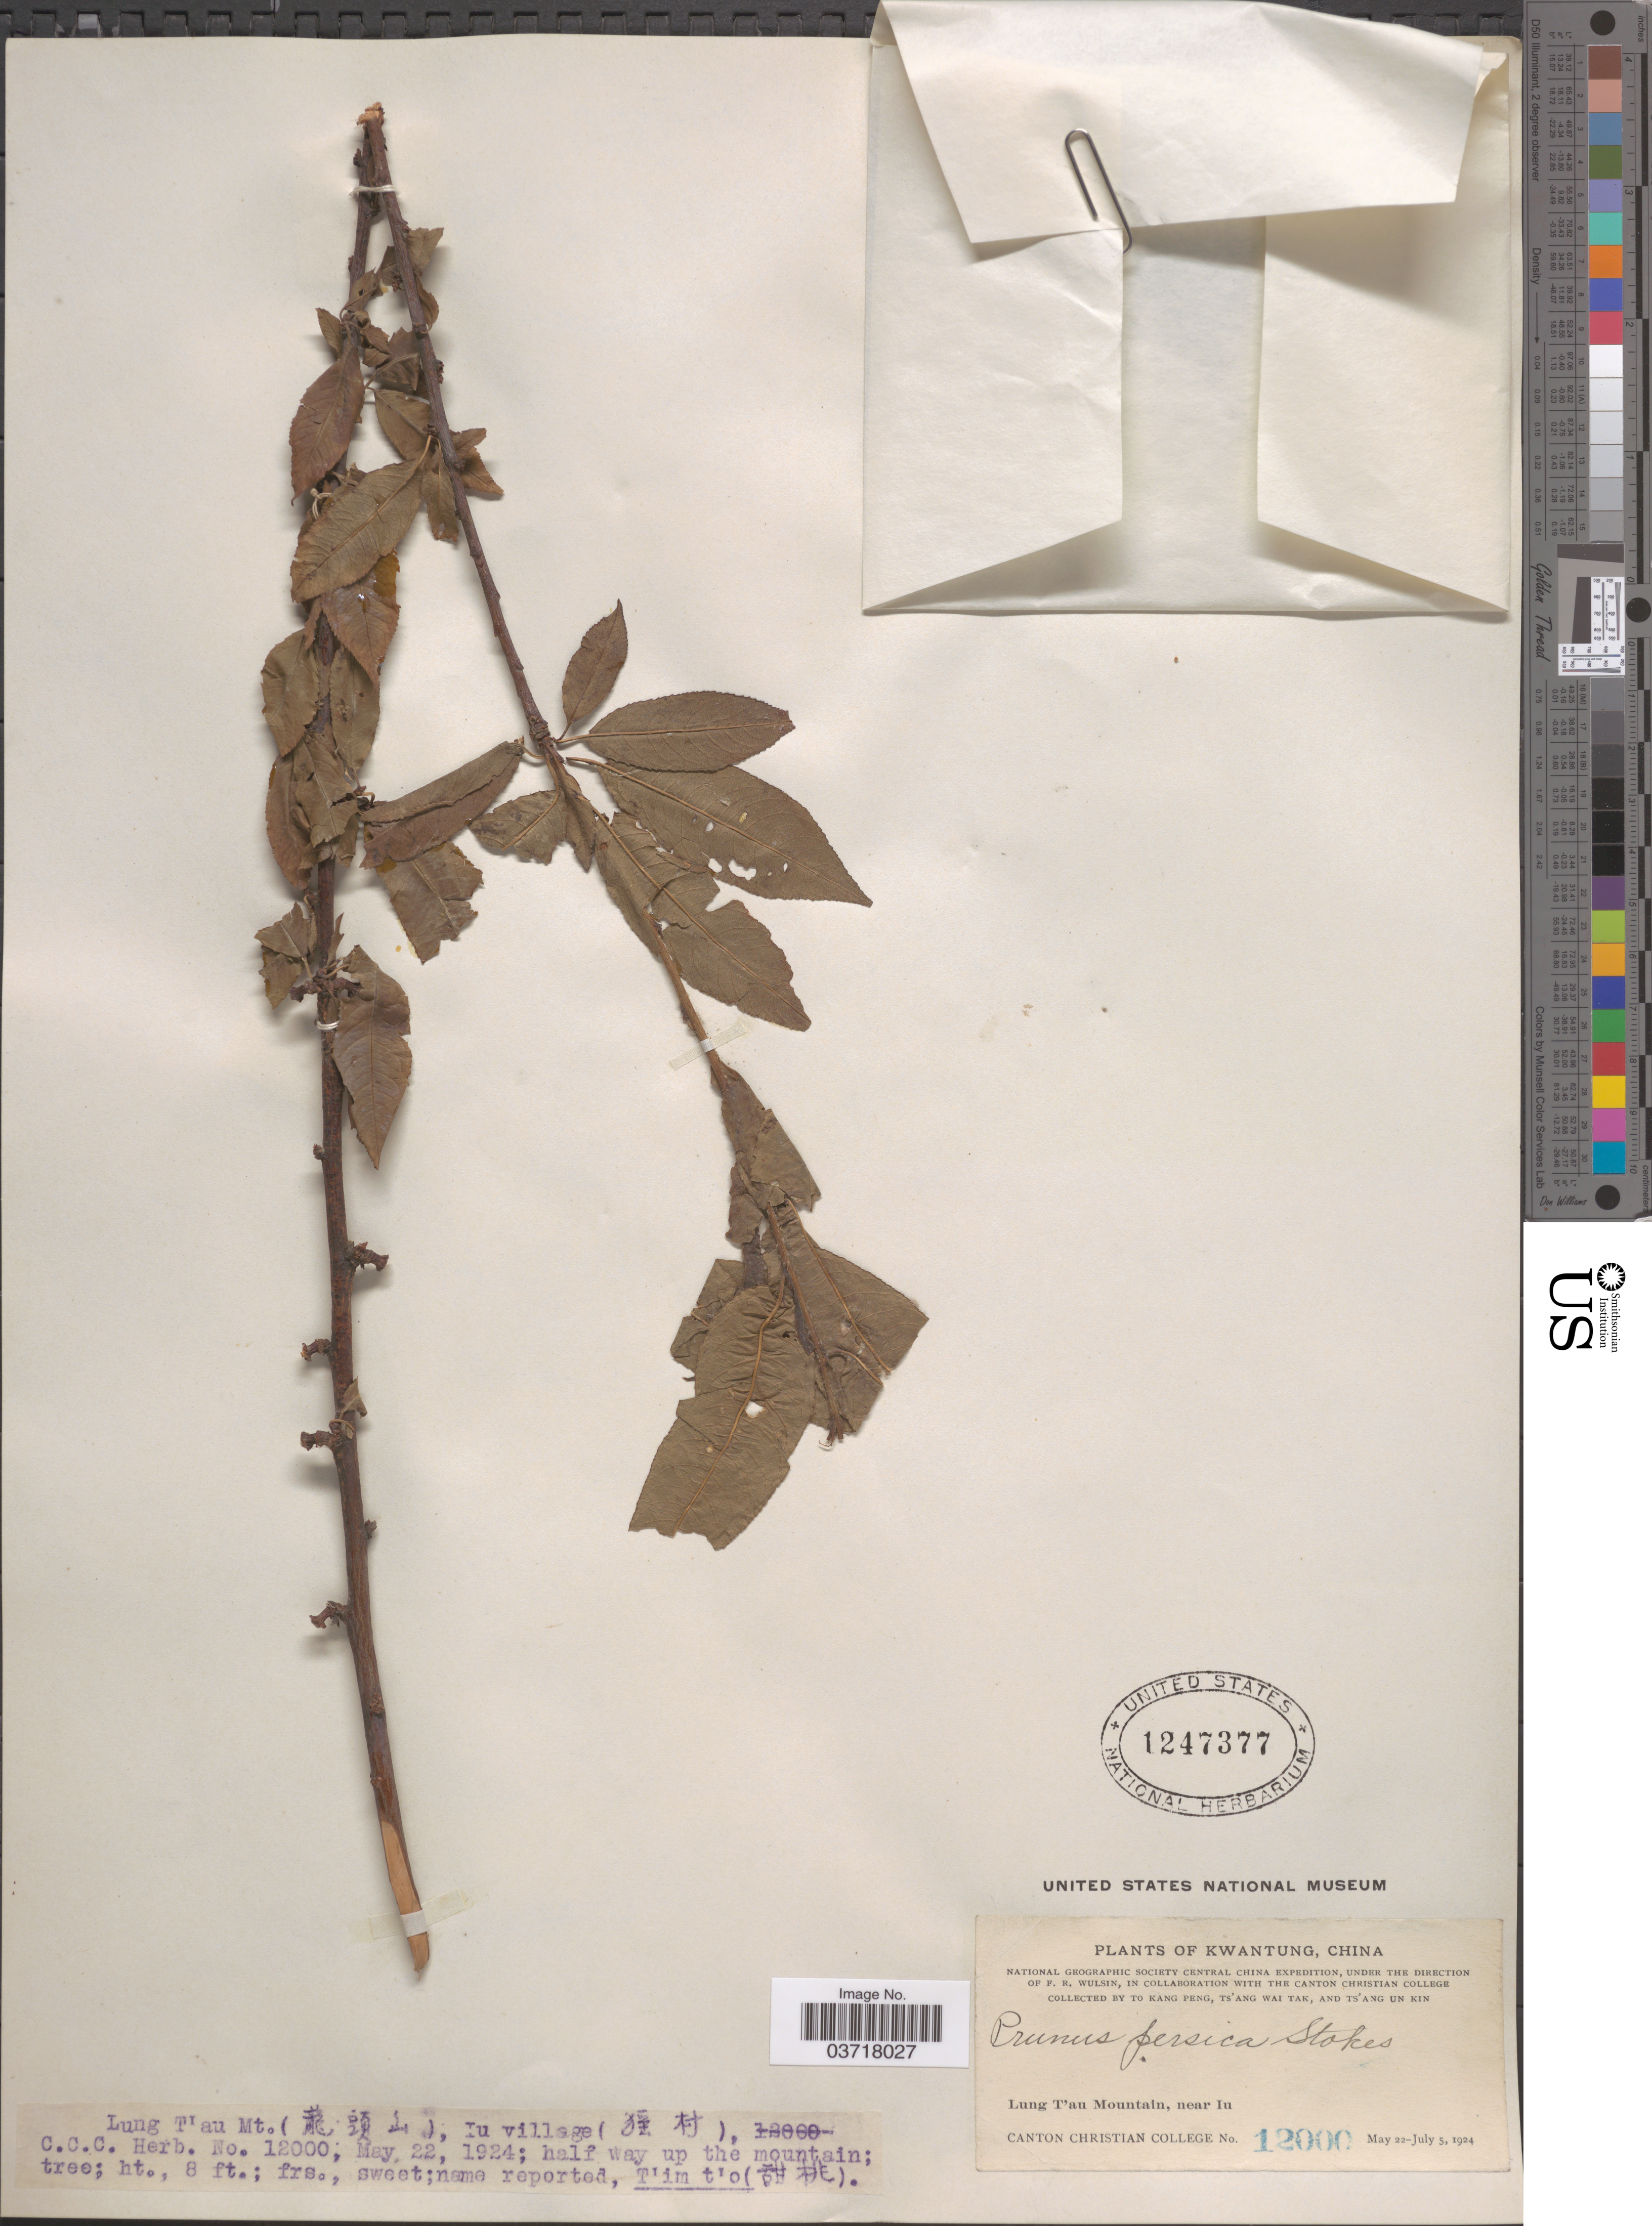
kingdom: Plantae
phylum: Tracheophyta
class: Magnoliopsida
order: Rosales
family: Rosaceae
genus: Prunus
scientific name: Prunus persica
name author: (L.) Batsch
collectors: K. Peng, W. T. Tsang & Ts' Ang Un Kin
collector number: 12000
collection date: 1924-05-22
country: China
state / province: Guangdong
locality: Kwantung. Lung T'au Mountain, near Iu.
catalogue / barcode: US 1247377